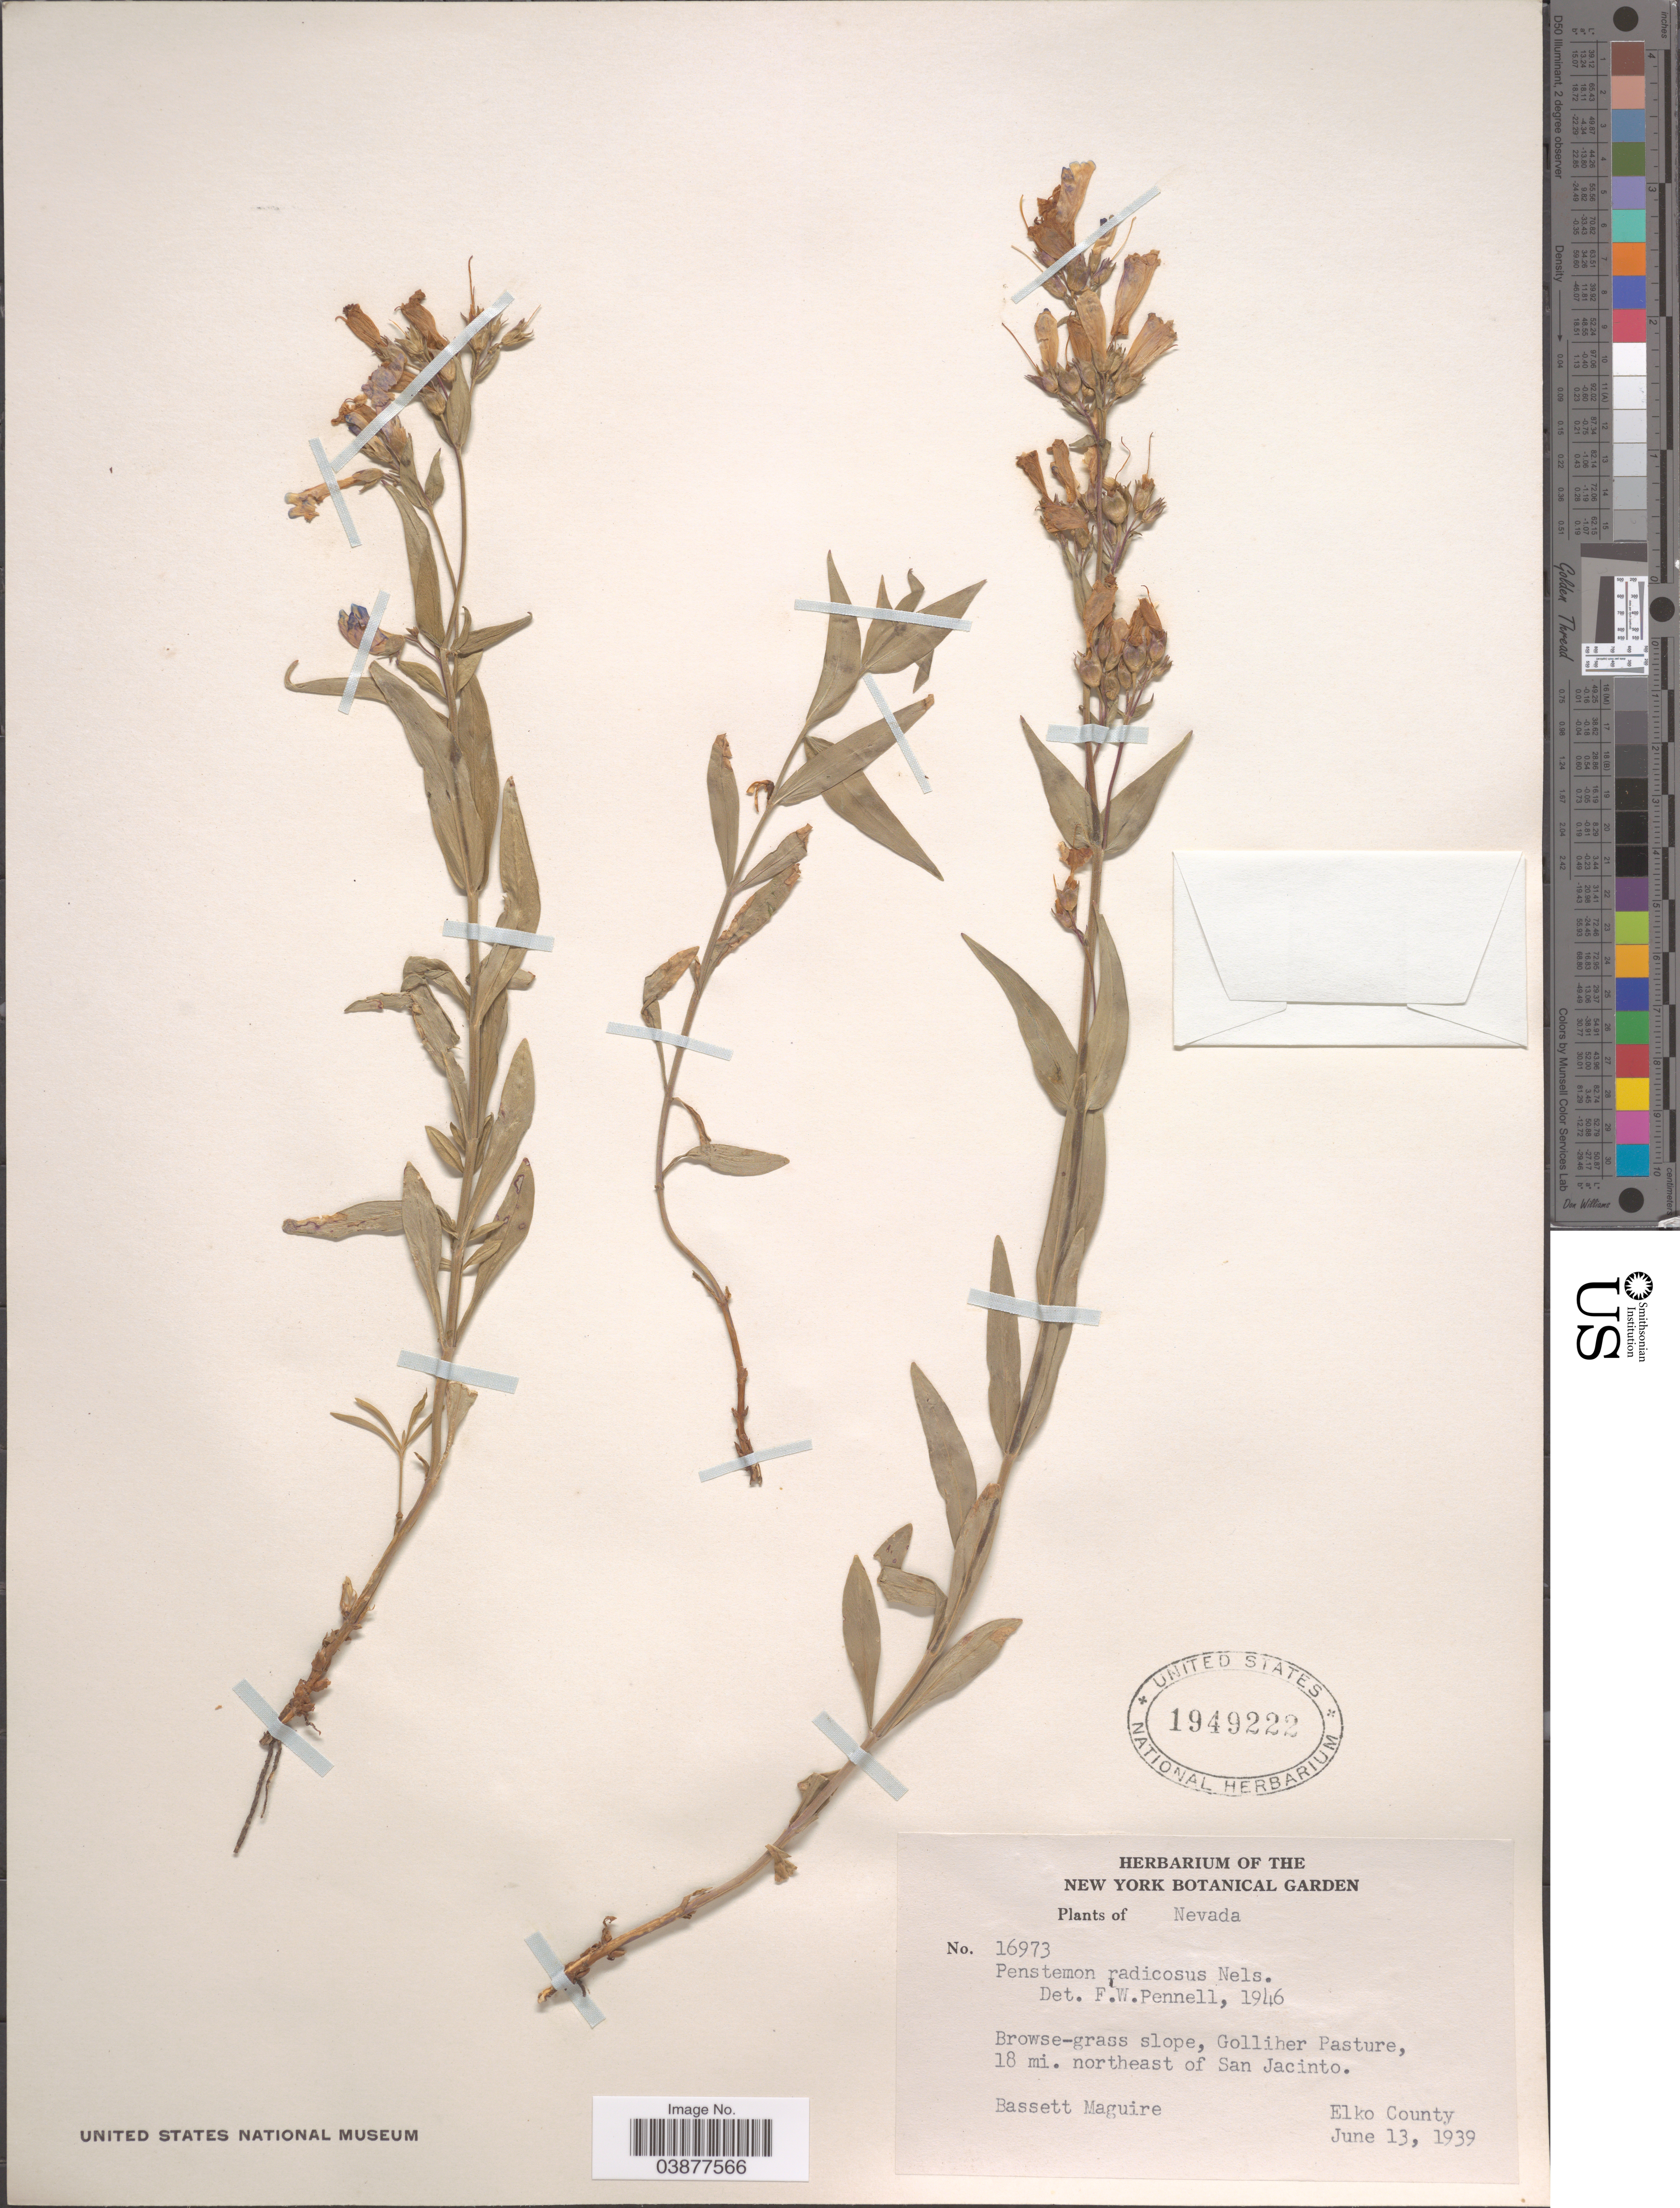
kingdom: Plantae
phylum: Tracheophyta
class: Magnoliopsida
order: Lamiales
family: Plantaginaceae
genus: Penstemon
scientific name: Penstemon radicosus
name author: A. Nelson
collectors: B. Maguire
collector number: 16973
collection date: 1939-06-13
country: United States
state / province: Nevada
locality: Golliher Pasture, 18 mi. northeast of San Jacinto. Elko County.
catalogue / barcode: US 1949222